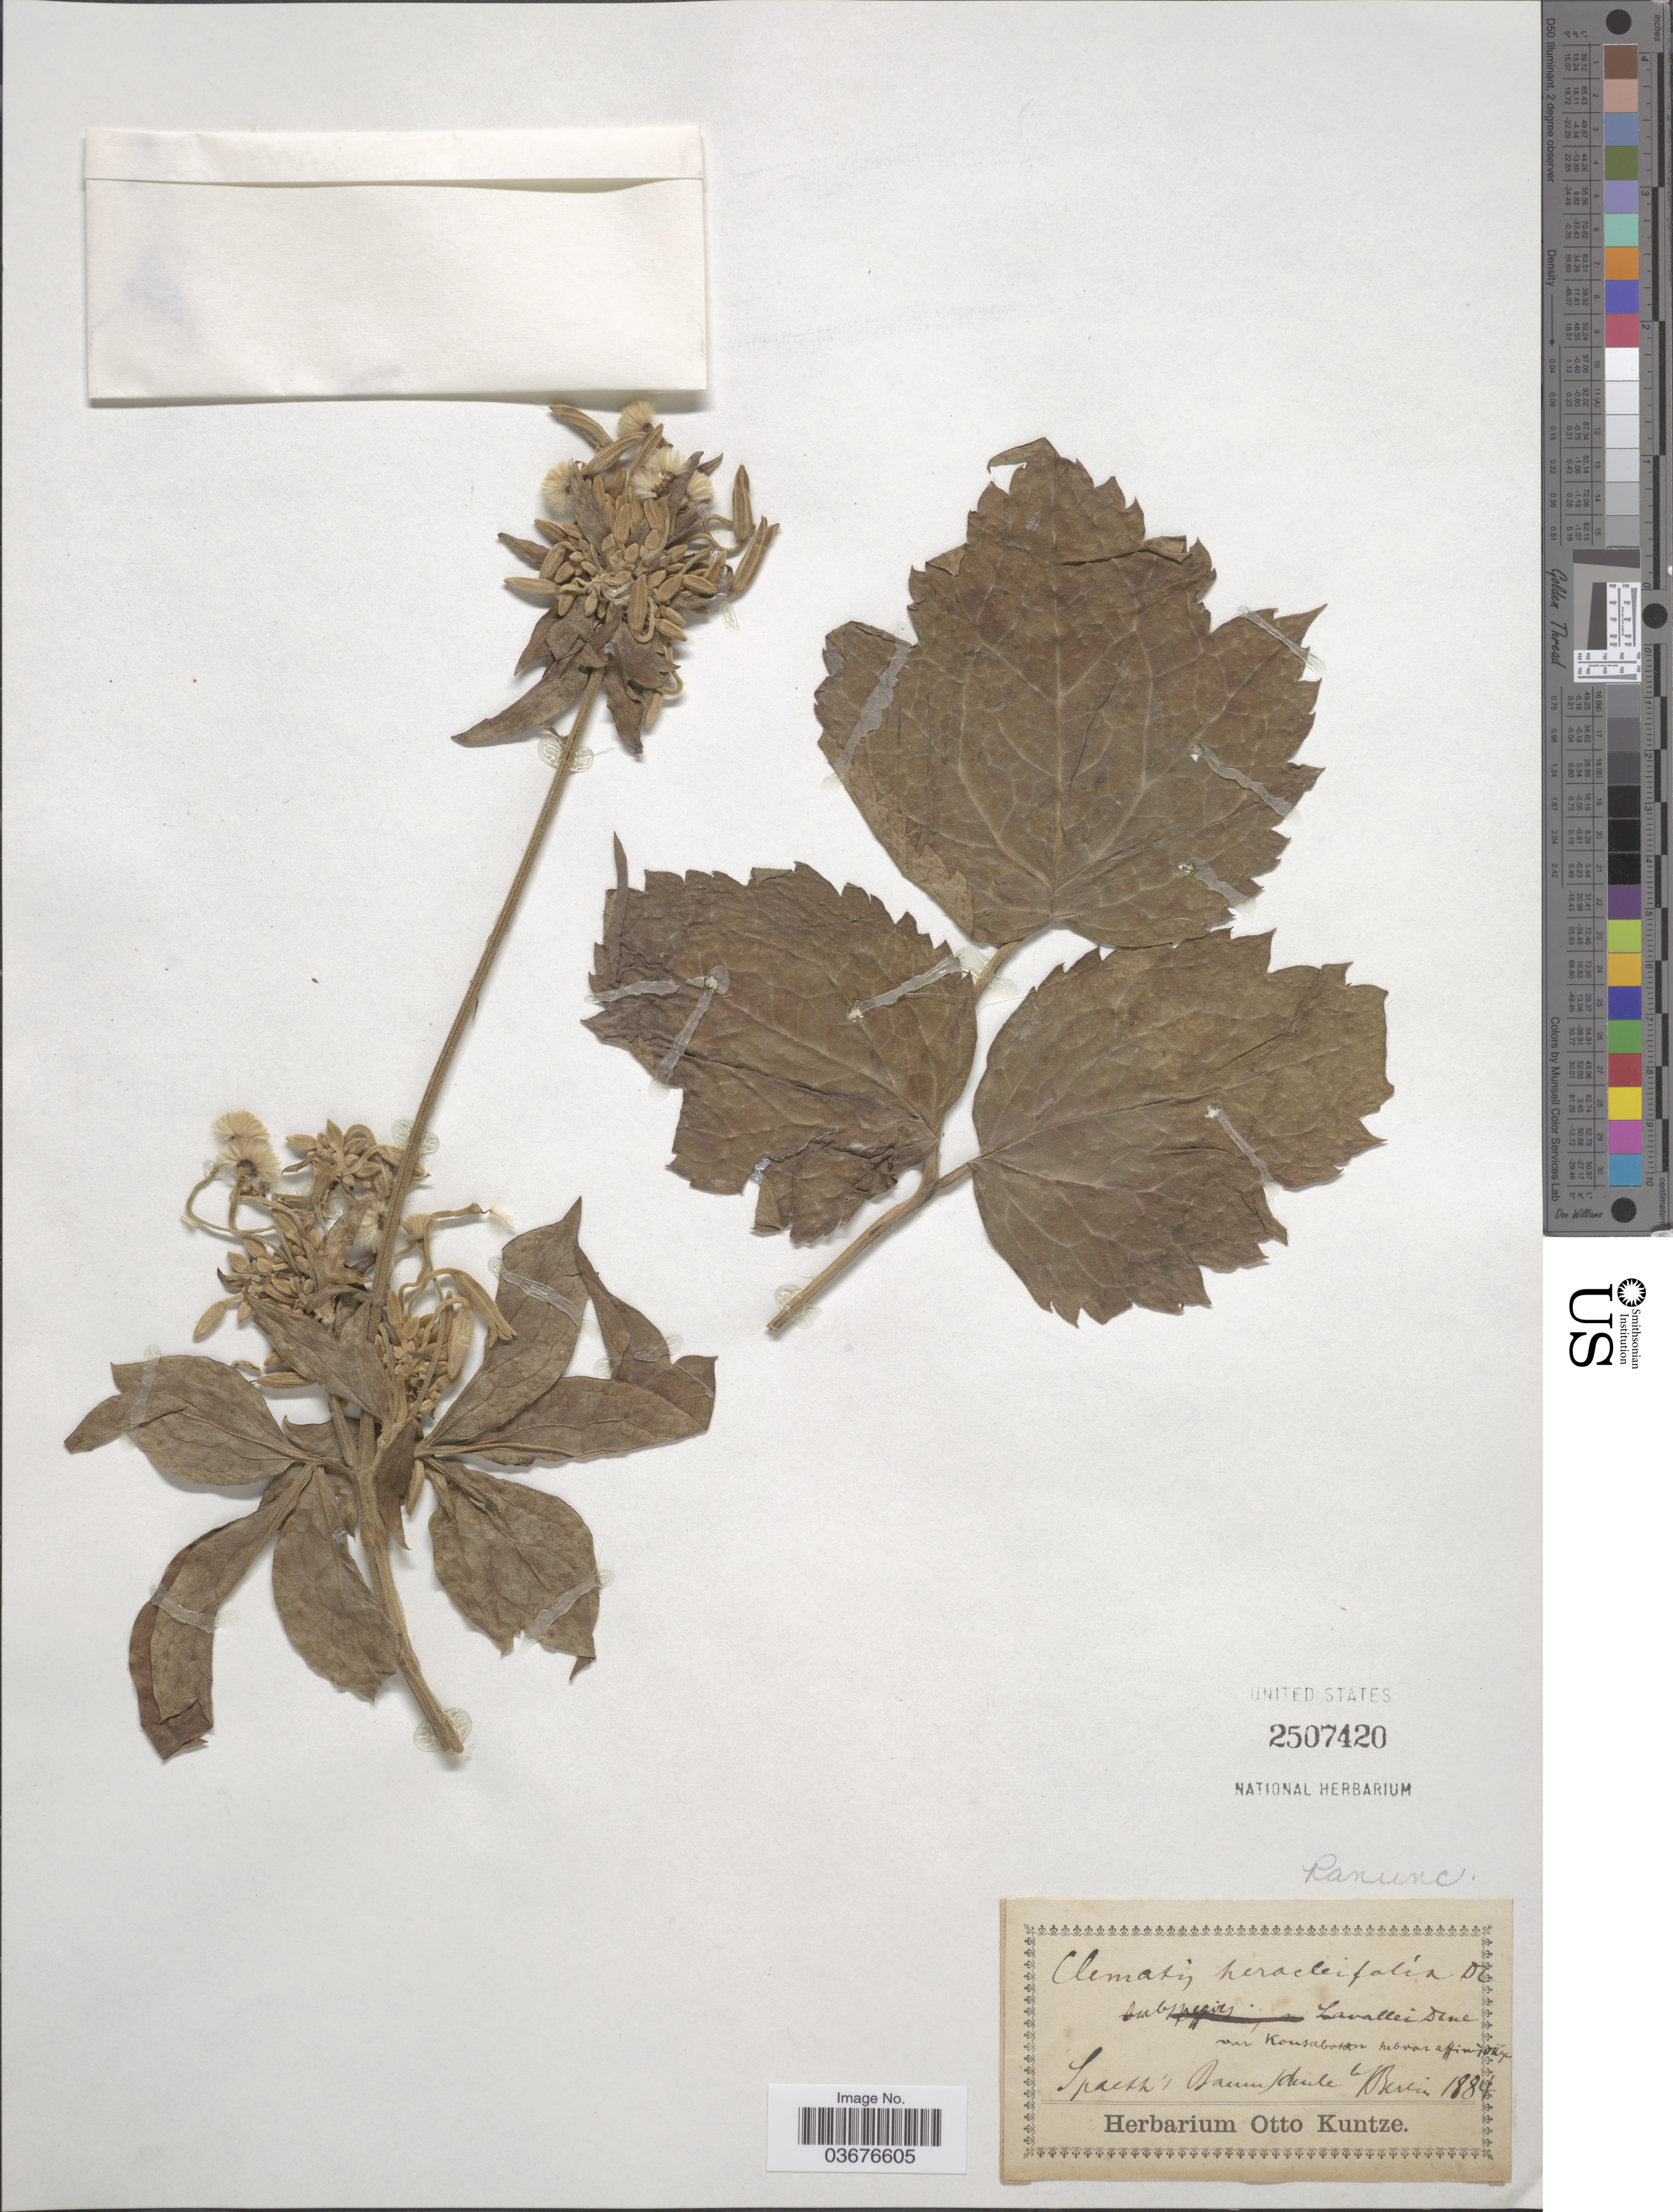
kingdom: Plantae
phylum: Tracheophyta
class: Magnoliopsida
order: Ranunculales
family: Ranunculaceae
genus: Clematis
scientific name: Clematis heracleifolia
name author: DC.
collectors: ex herb. Otto Kuntze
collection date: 1884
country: Germany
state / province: Berlin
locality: Ipacth Baum/dente b/Berlin. [interpreted]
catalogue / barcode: US 2507420